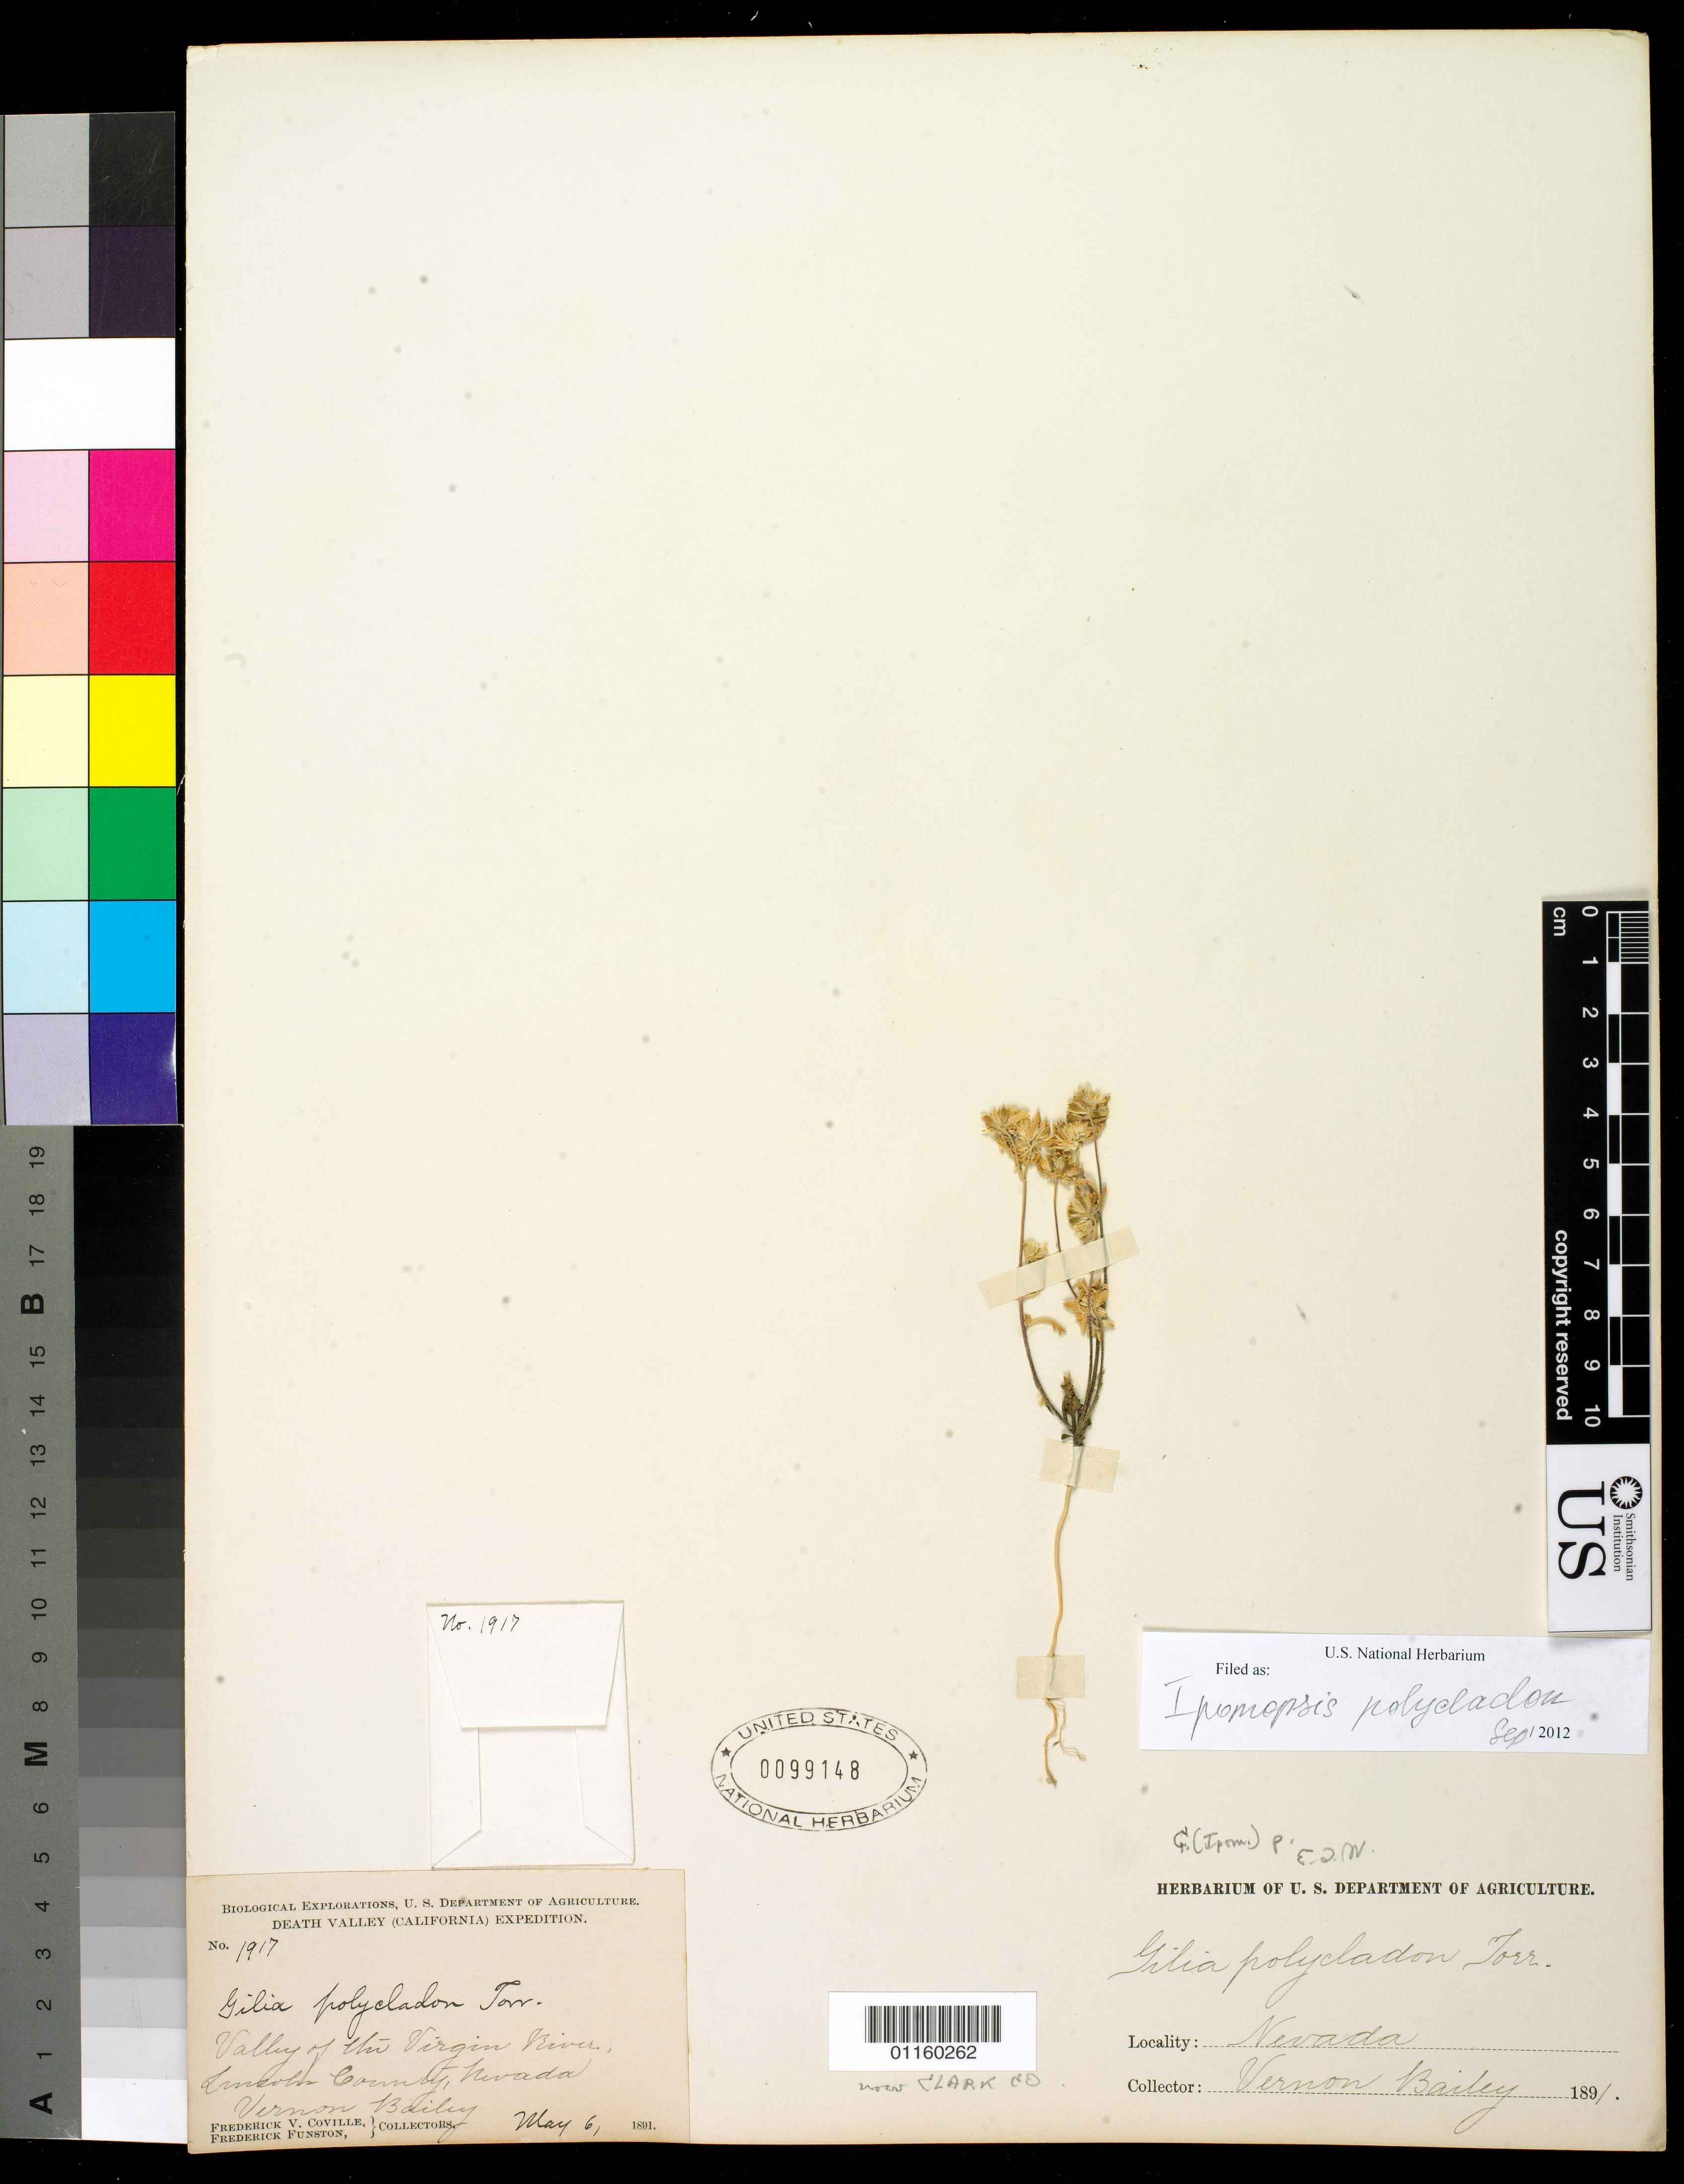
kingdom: Plantae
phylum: Tracheophyta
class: Magnoliopsida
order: Ericales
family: Polemoniaceae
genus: Ipomopsis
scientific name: Ipomopsis polycladon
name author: (Torr.) V.E. Grant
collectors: F. V. Coville, F. Funston & V. O. Bailey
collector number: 1917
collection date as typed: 6 May 1891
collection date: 1891-05-06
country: United States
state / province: Nevada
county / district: Lincoln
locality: Valley of the Virgin River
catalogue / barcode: US 99148